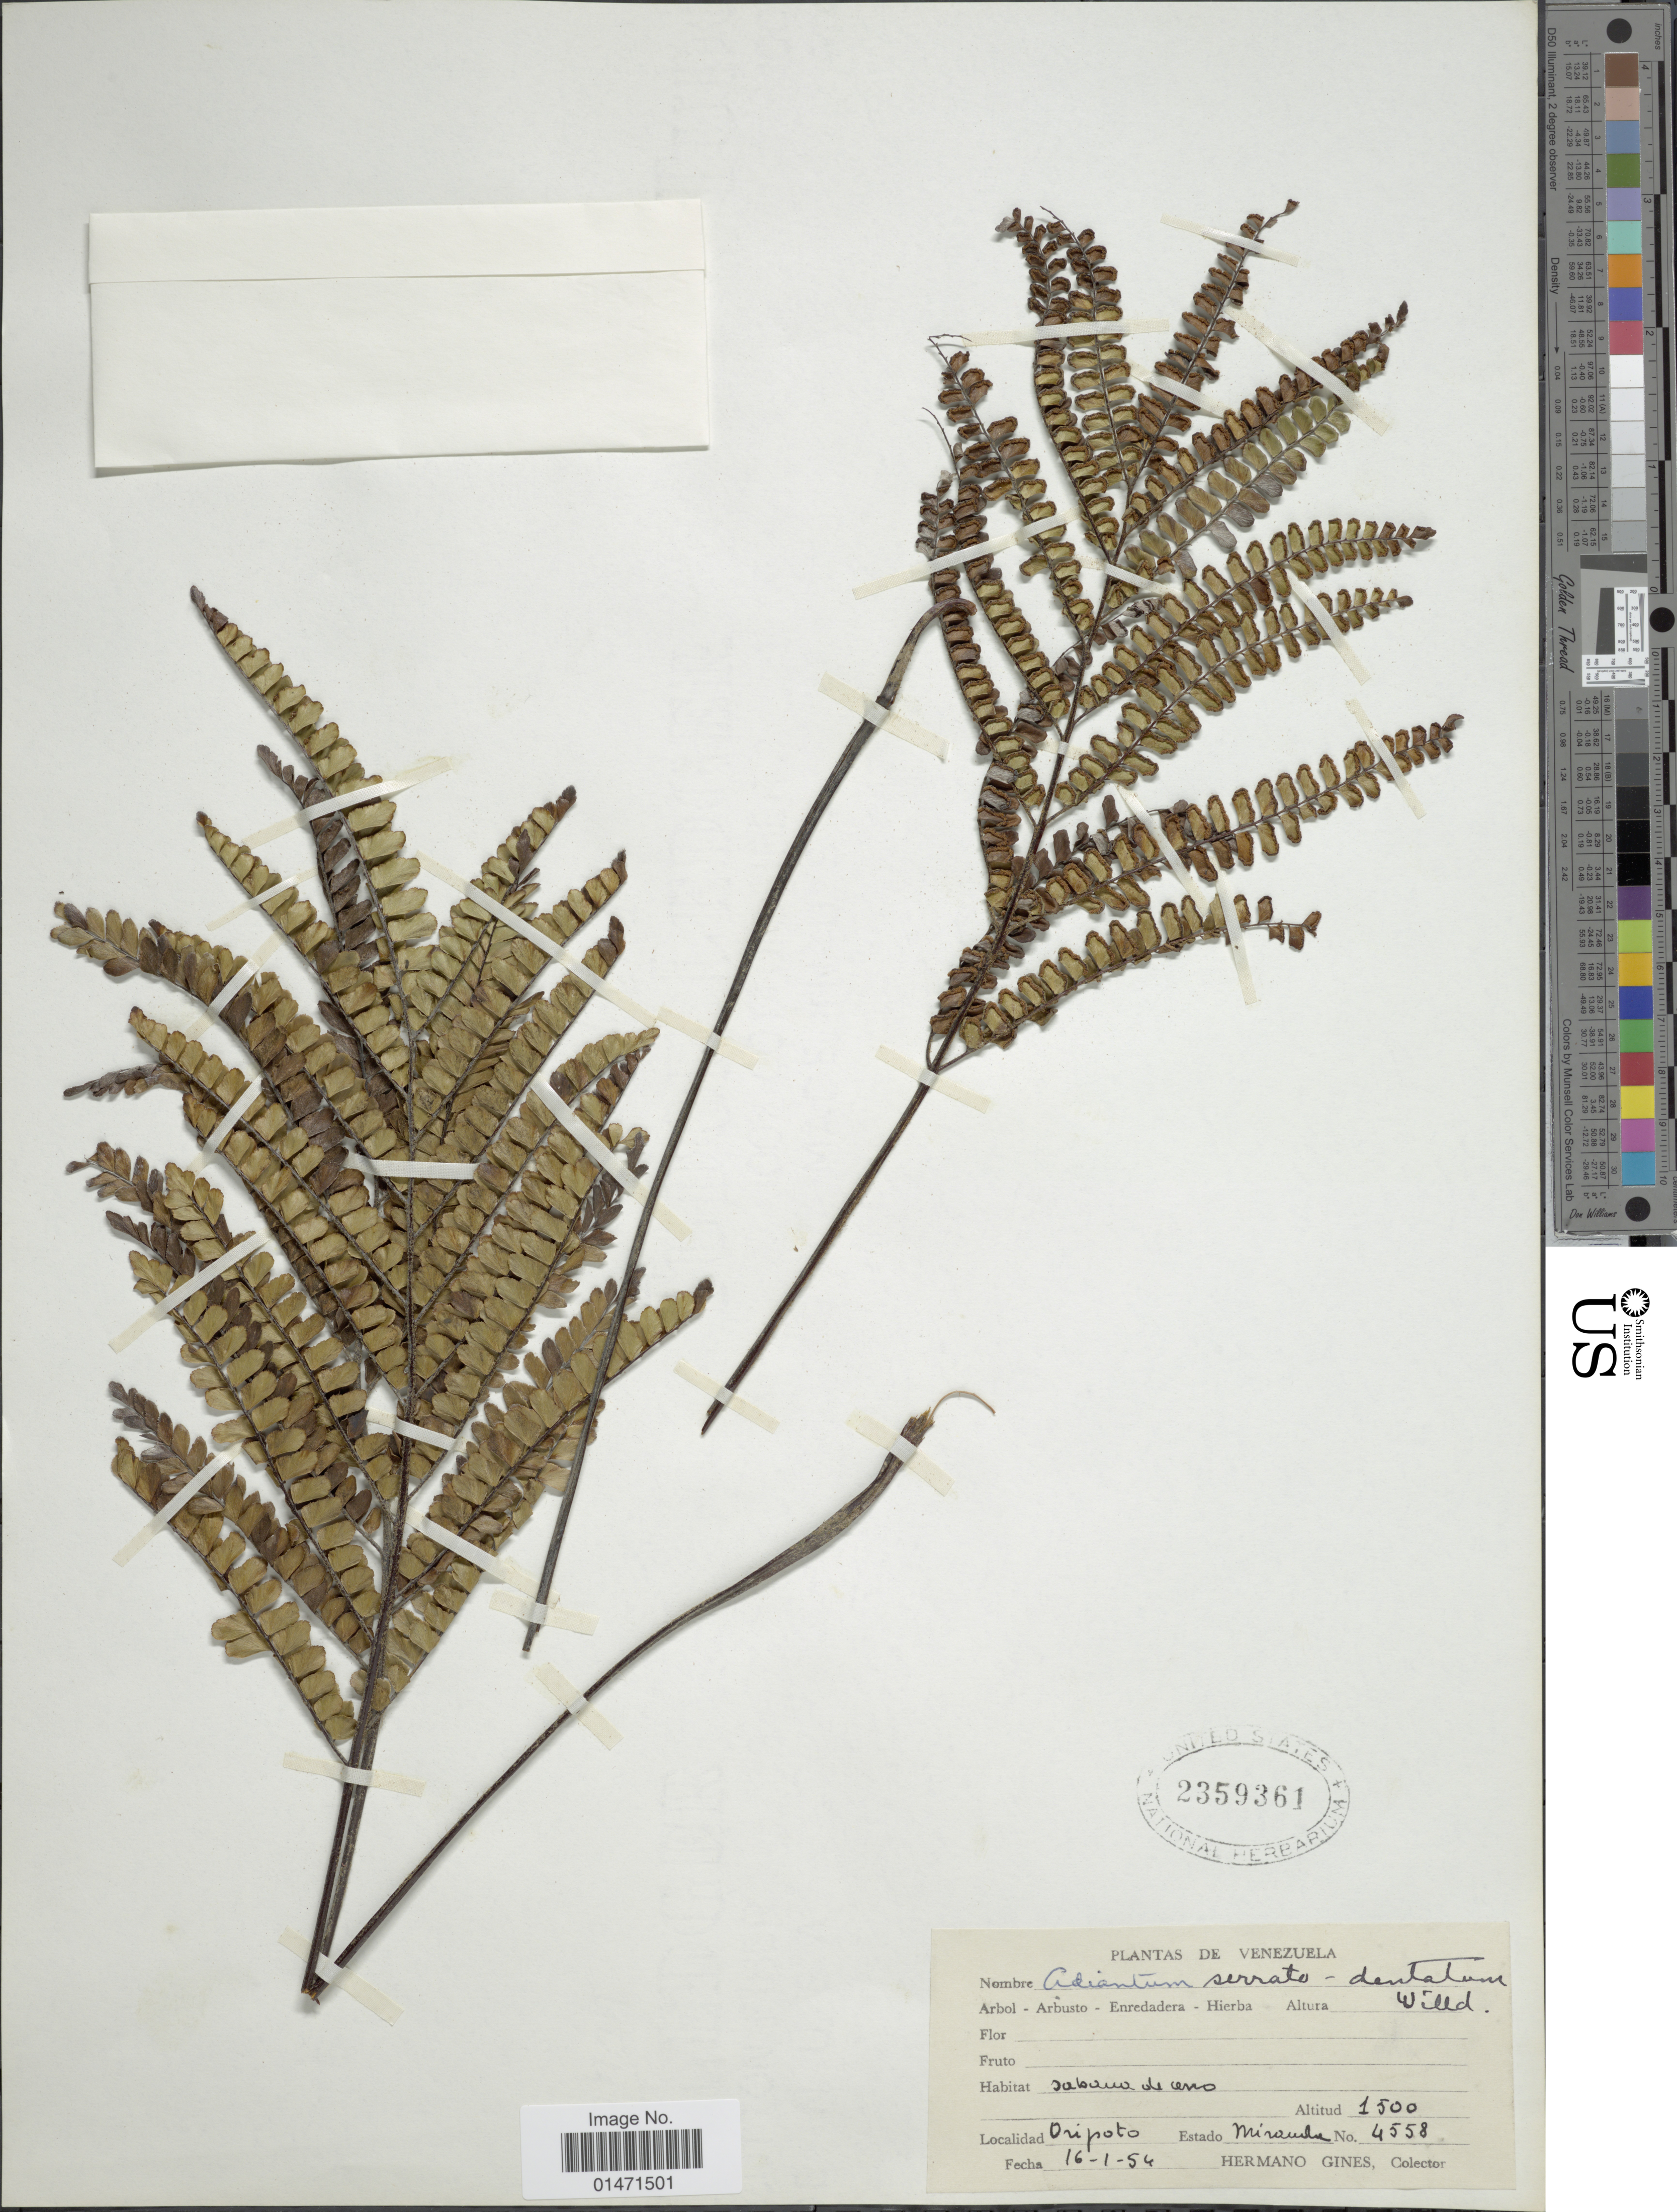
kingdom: Plantae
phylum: Tracheophyta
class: Polypodiopsida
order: Polypodiales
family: Pteridaceae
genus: Adiantum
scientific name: Adiantum serratodentatum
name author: Humb. & Bonpl. ex Willd.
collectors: Bro. Gines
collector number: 4558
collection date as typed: Transcribed d/m/y: 16/1/54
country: Venezuela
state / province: Miranda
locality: Oripoto, Estado Miranda [State of Miranda]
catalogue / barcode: US 2359361